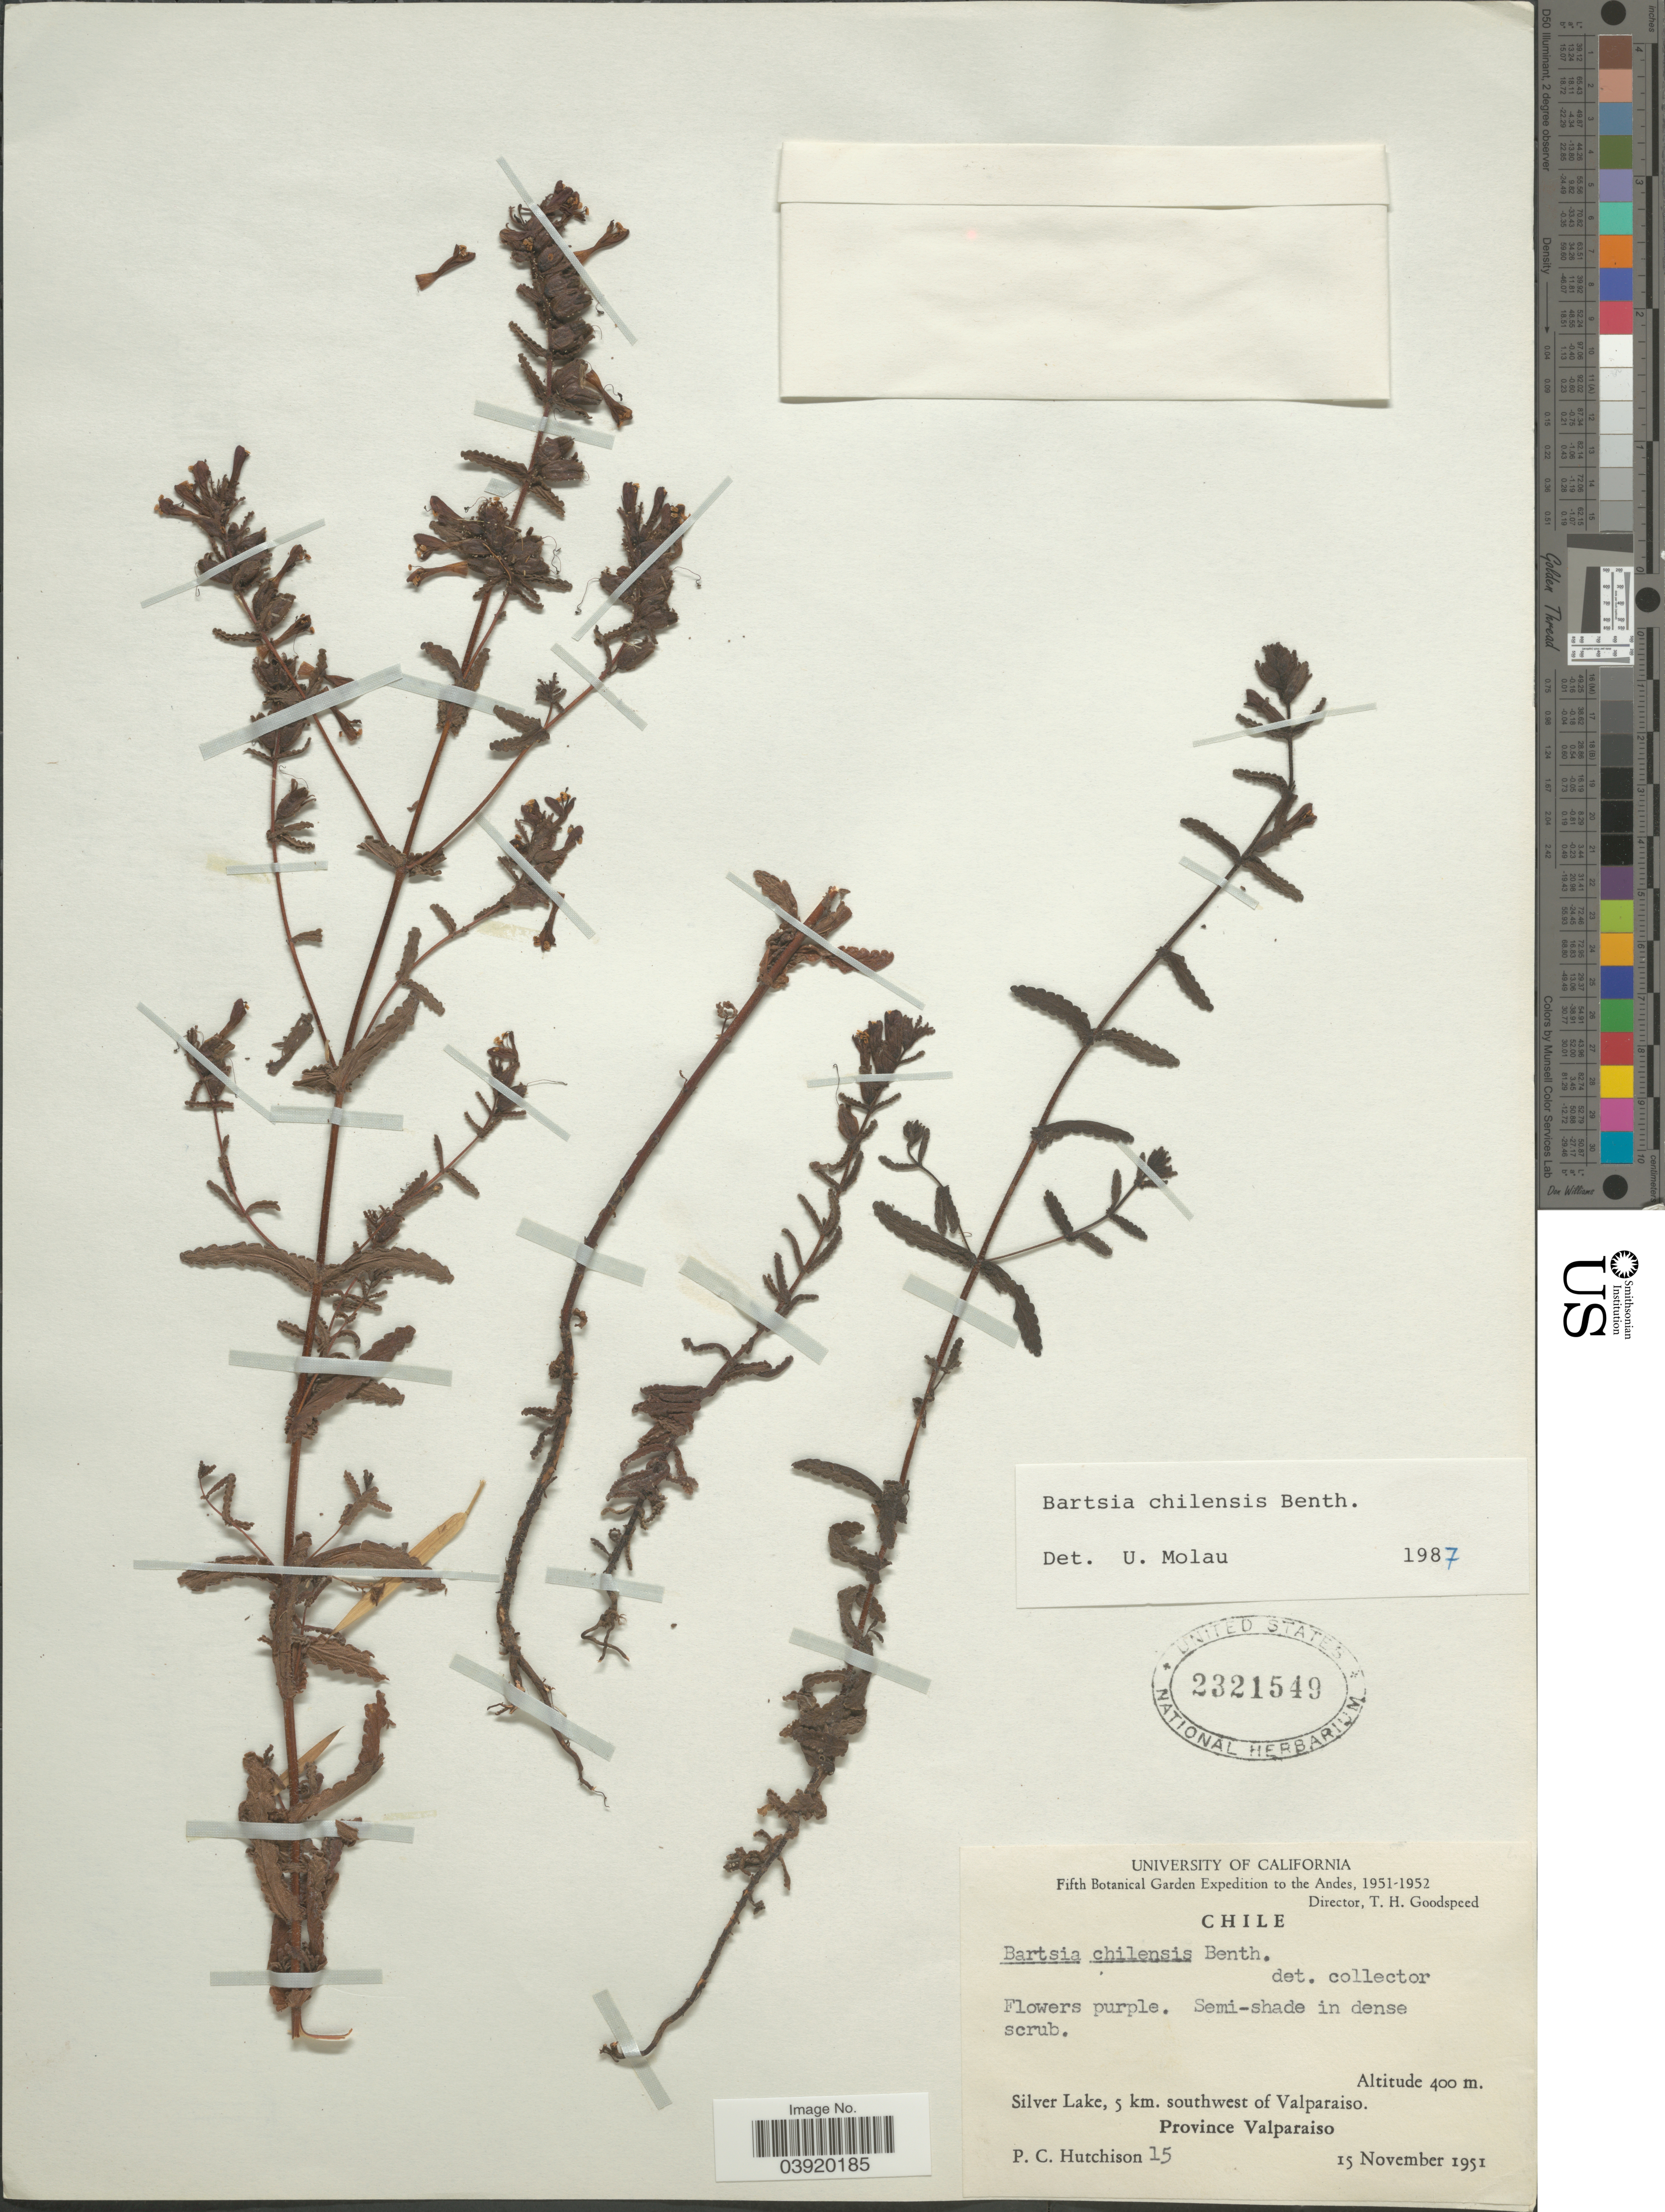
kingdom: Plantae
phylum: Tracheophyta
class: Magnoliopsida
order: Lamiales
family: Orobanchaceae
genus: Bartsia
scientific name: Bartsia chilensis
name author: Benth.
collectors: P. C. Hutchison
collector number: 15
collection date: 1951-11-15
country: Chile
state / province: Valparaíso (V)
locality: The Andes. Silver Lake, 5 km. southwest of Valparaiso.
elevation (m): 400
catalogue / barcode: US 2321549